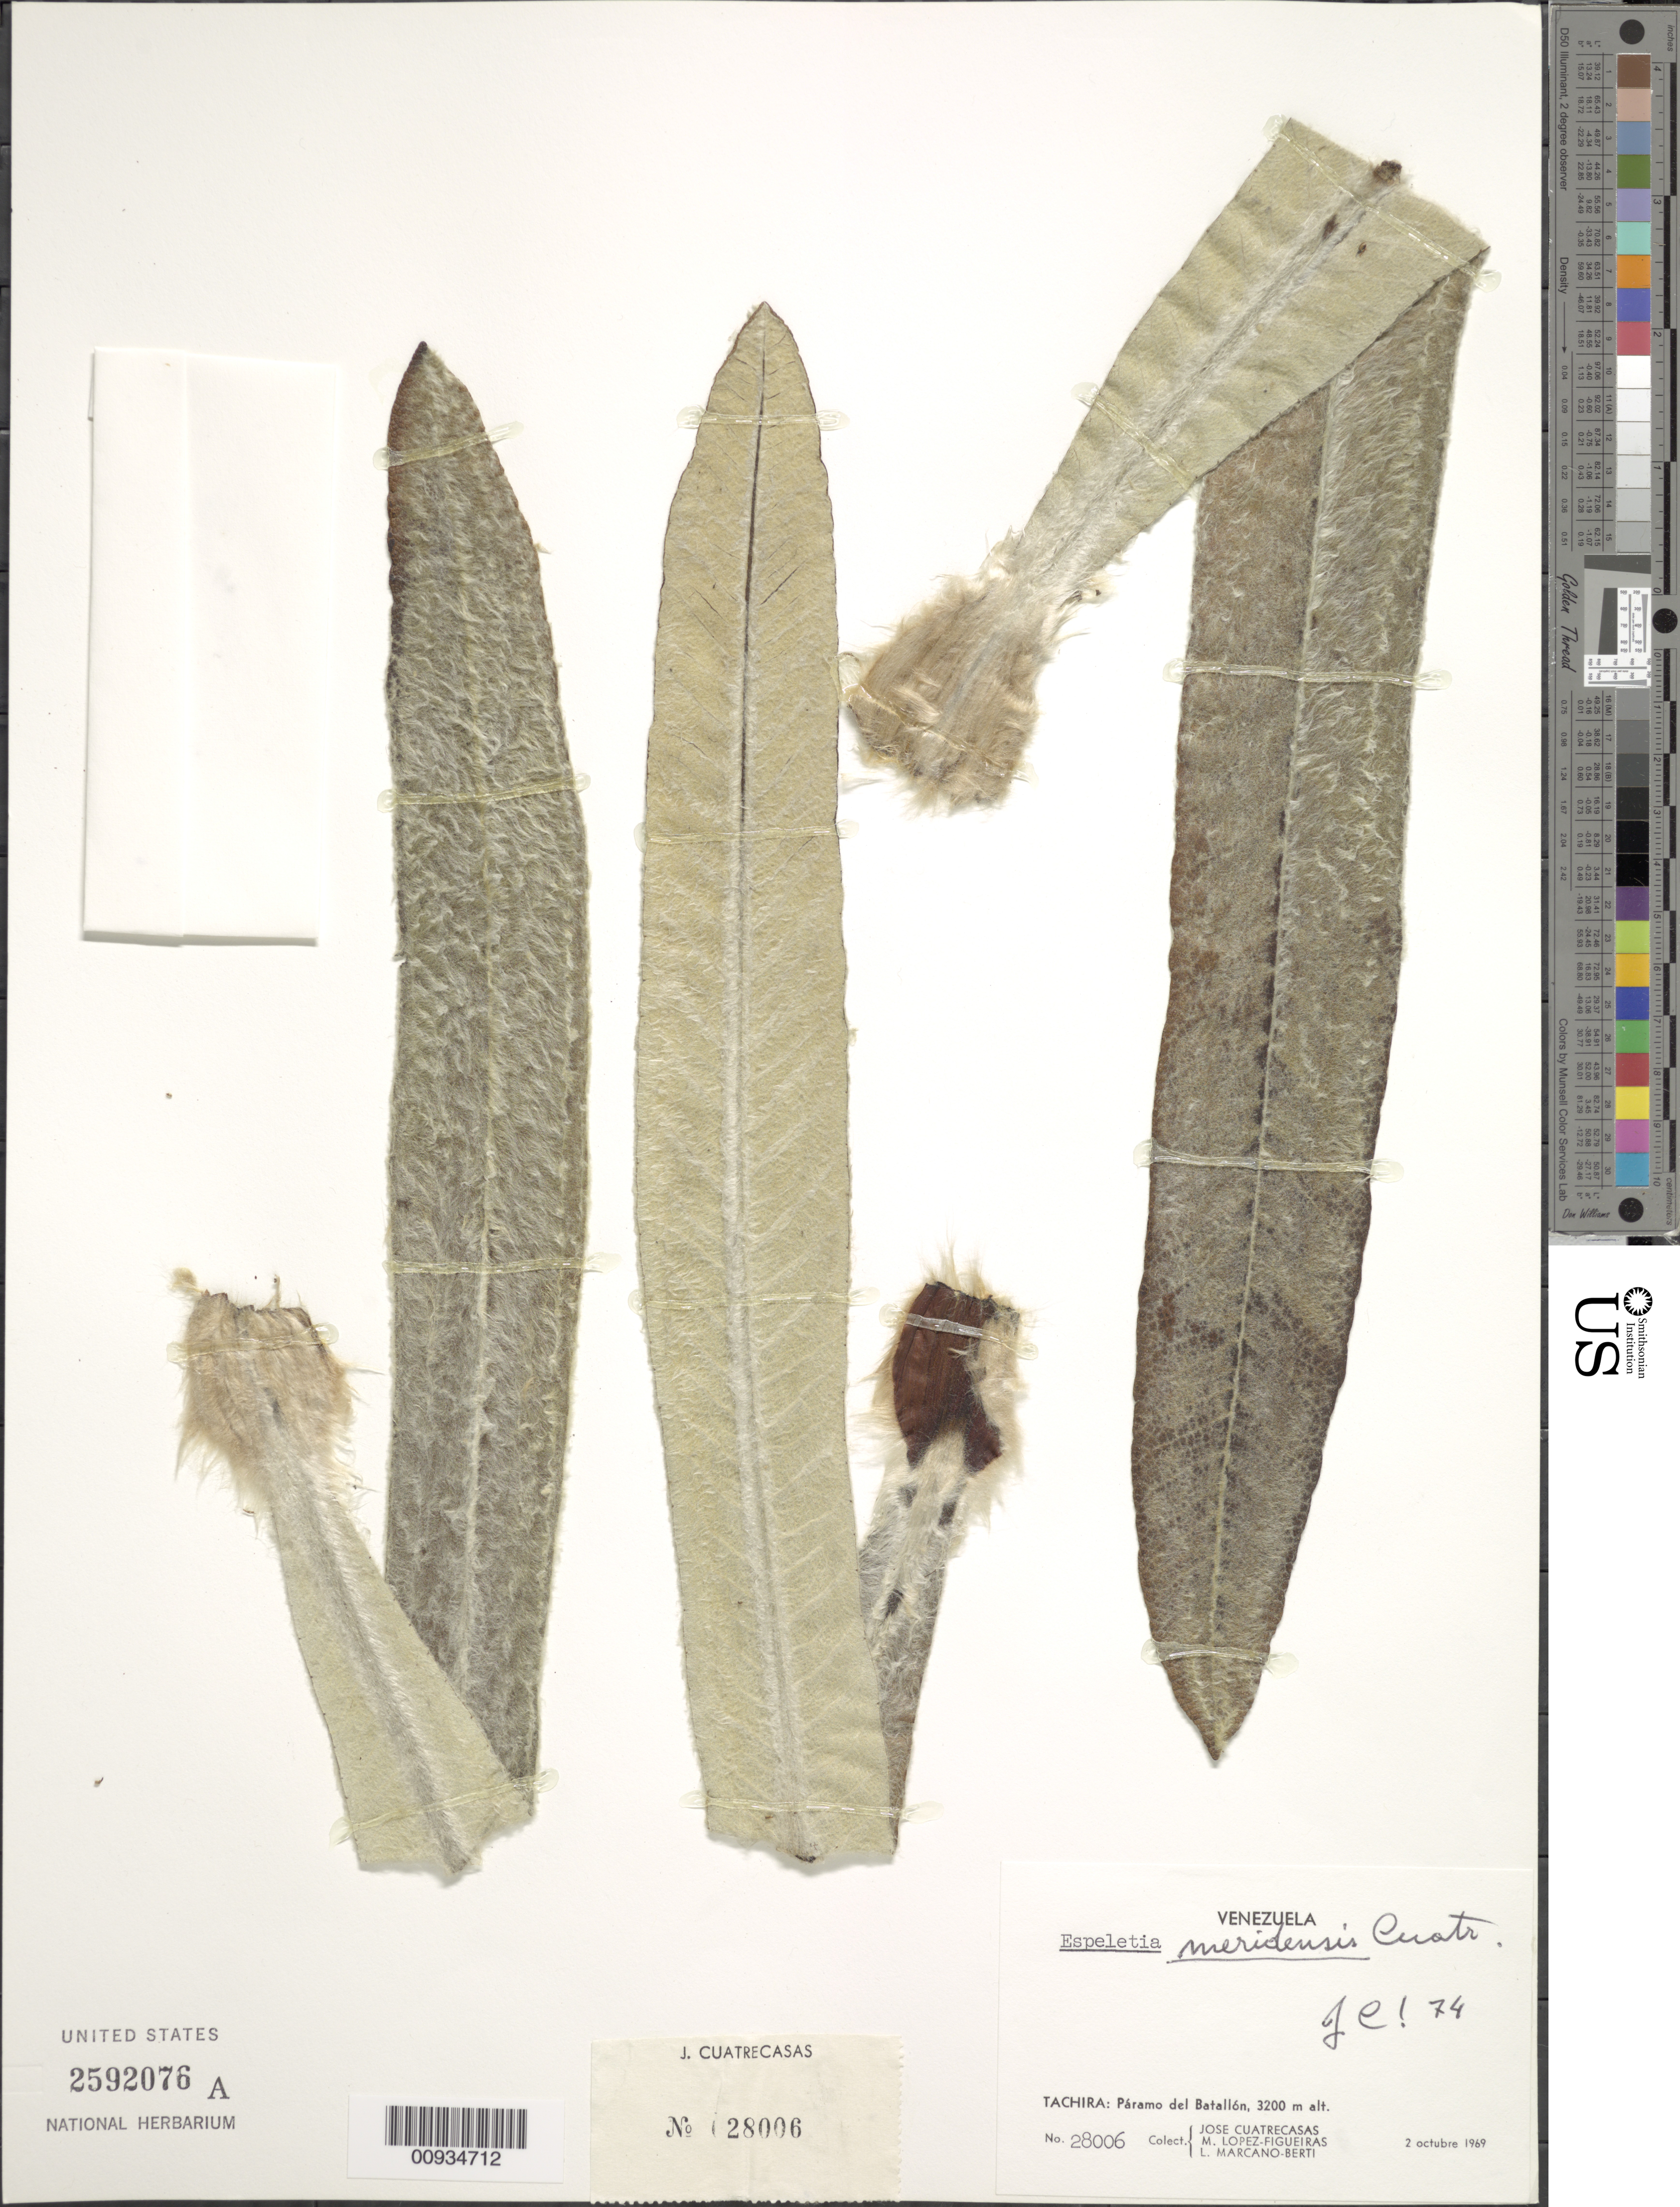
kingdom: Plantae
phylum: Tracheophyta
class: Magnoliopsida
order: Asterales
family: Asteraceae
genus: Espeletiopsis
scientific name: Espeletiopsis meridensis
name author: (Cuatrec.) Cuatrec.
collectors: J. Cuatrecasas, M. López Figueiras & L. Marcano-Berti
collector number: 28006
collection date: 1969-10-02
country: Venezuela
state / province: Tachira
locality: Tachira: Paramo del Batallon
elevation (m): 3200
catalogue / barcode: US 2592076A